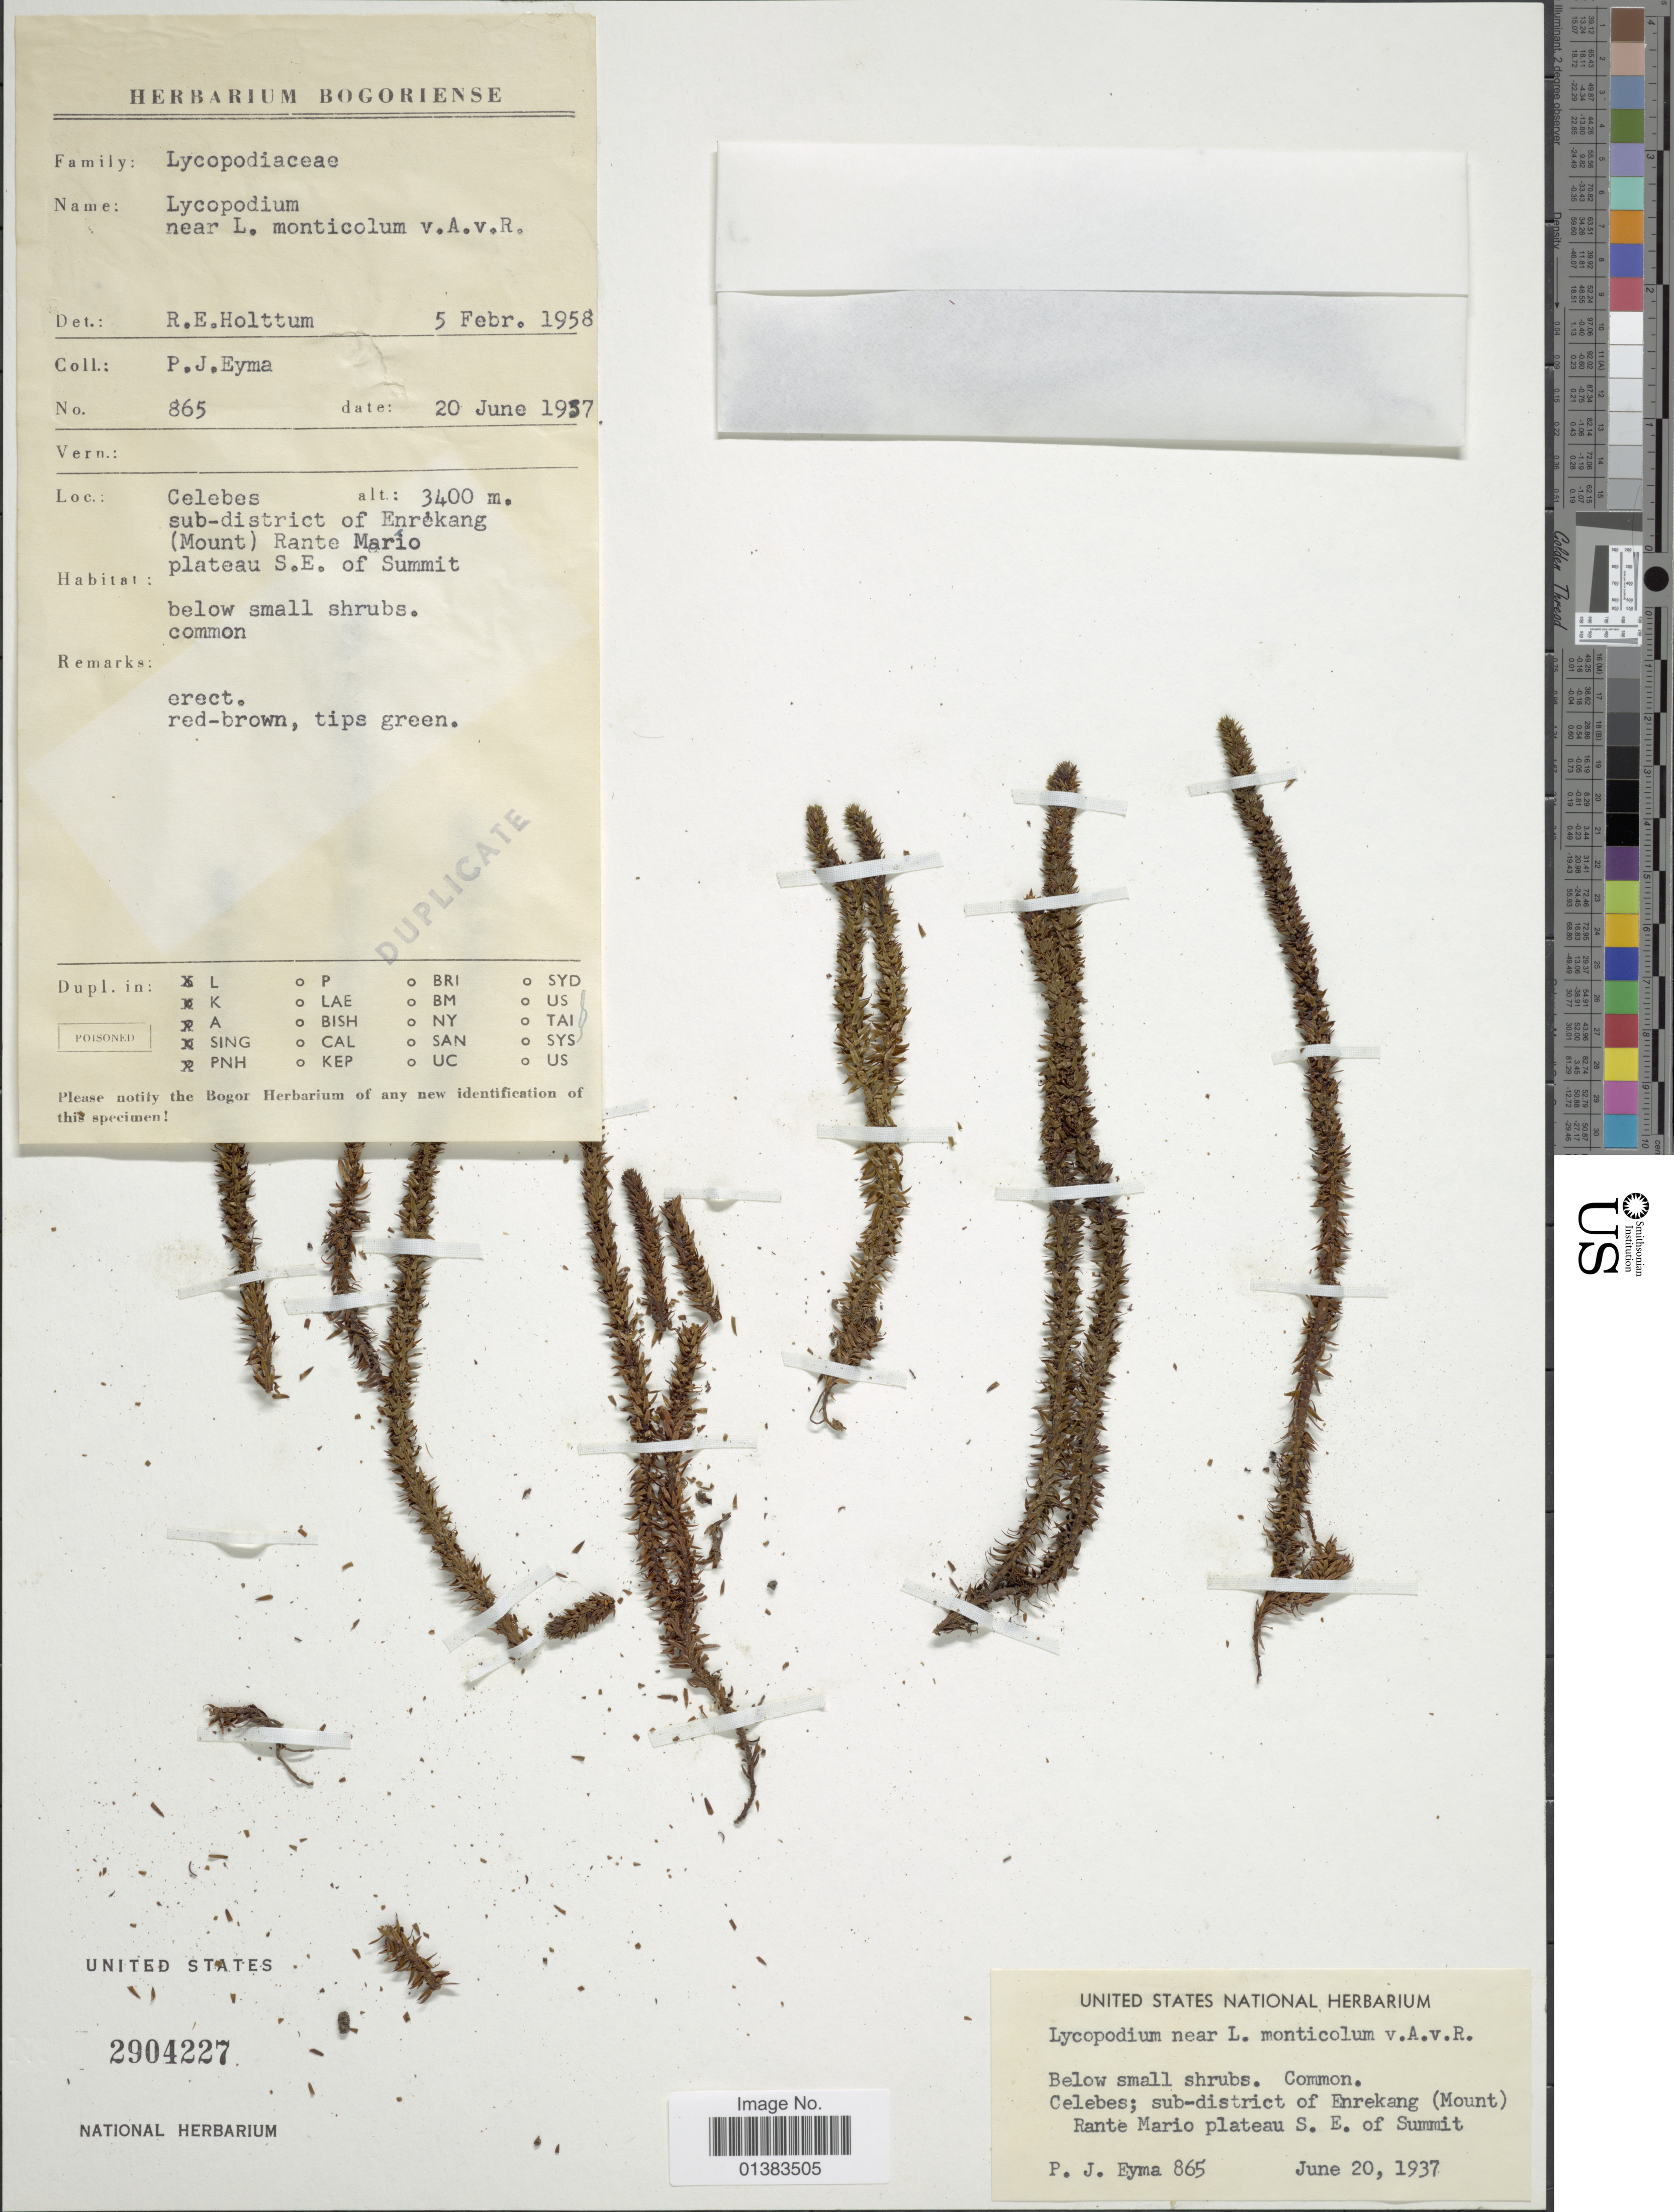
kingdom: Plantae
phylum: Tracheophyta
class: Lycopodiopsida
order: Lycopodiales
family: Lycopodiaceae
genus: Huperzia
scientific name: Huperzia monticola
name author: (Alderw.) Holub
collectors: P. J. Eyma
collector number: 865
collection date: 1937-06-20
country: Indonesia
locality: Celebes; sub-district of Enrekang (Mount) Rante Mario plateau S.E. of Summit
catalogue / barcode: US 2904227